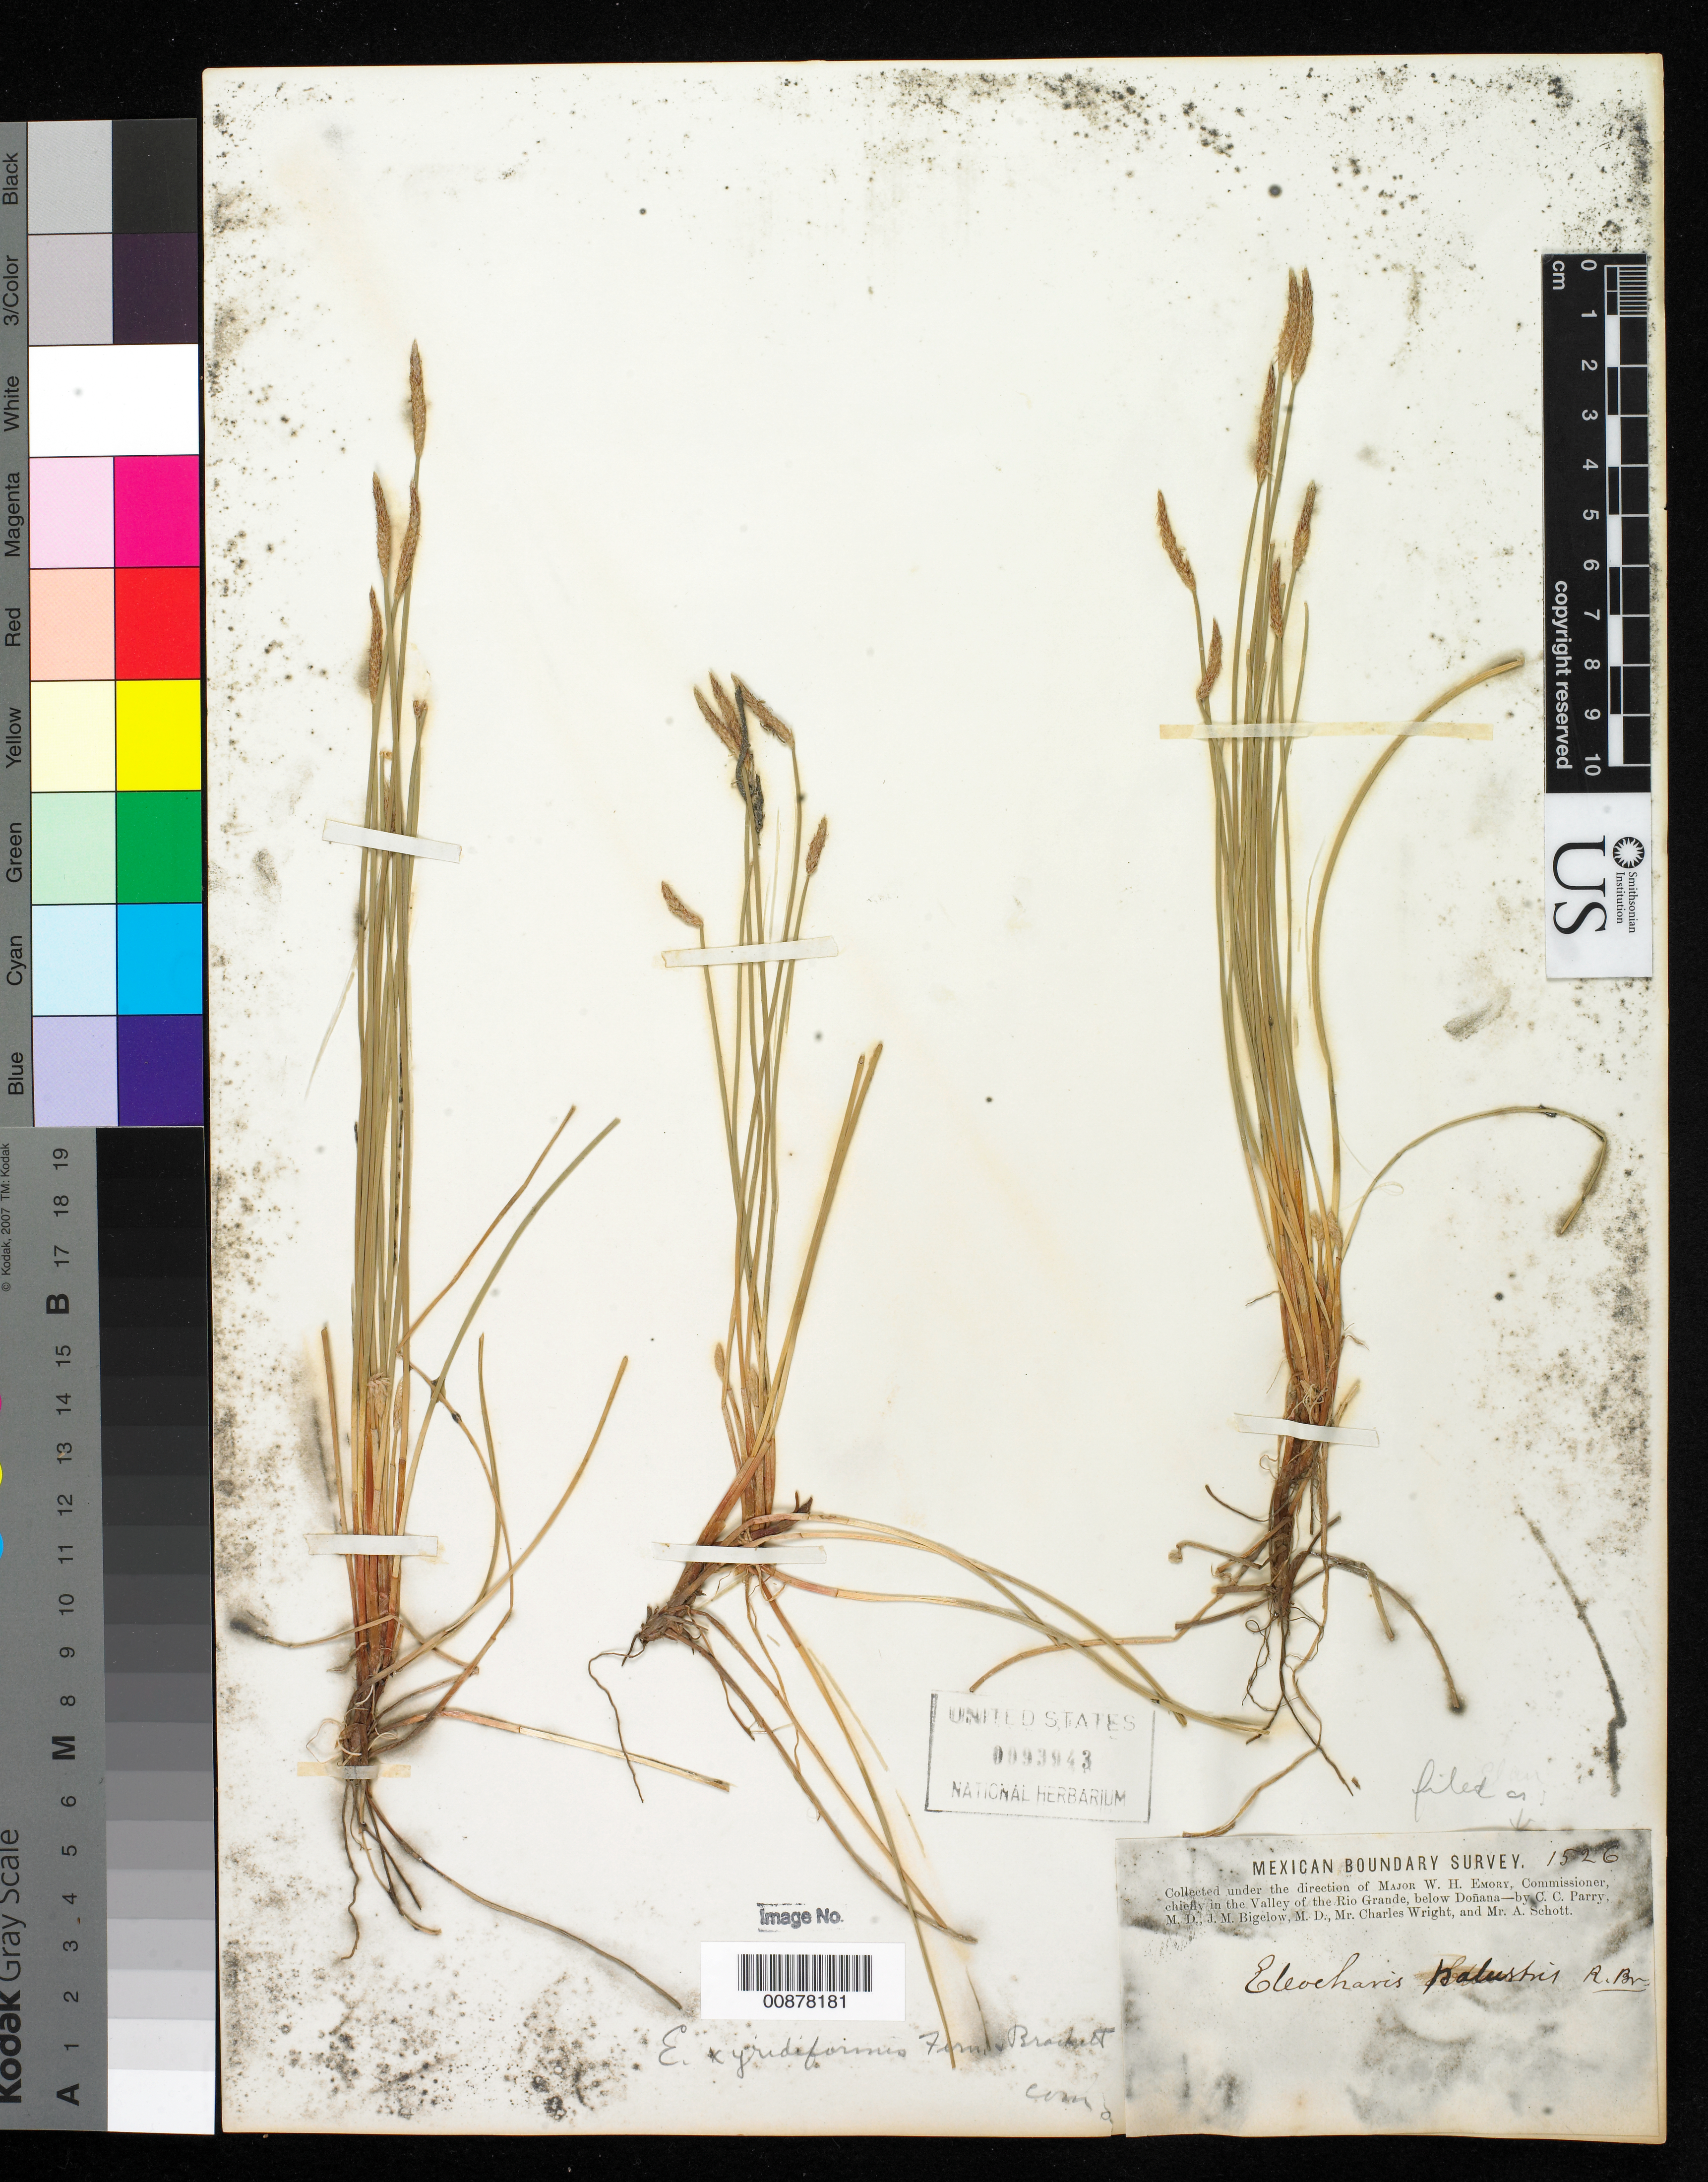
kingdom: Plantae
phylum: Tracheophyta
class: Liliopsida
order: Poales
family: Cyperaceae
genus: Eleocharis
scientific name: Eleocharis palustris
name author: (L.) Roem. & Schult.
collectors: C. C. Parry, J. M. Bigelow, C. Wright & A. C. V. Schott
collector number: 1526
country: United States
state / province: New Mexico / Texas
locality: Valley of the Rio Grande, below Doñana.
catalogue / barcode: US 93943